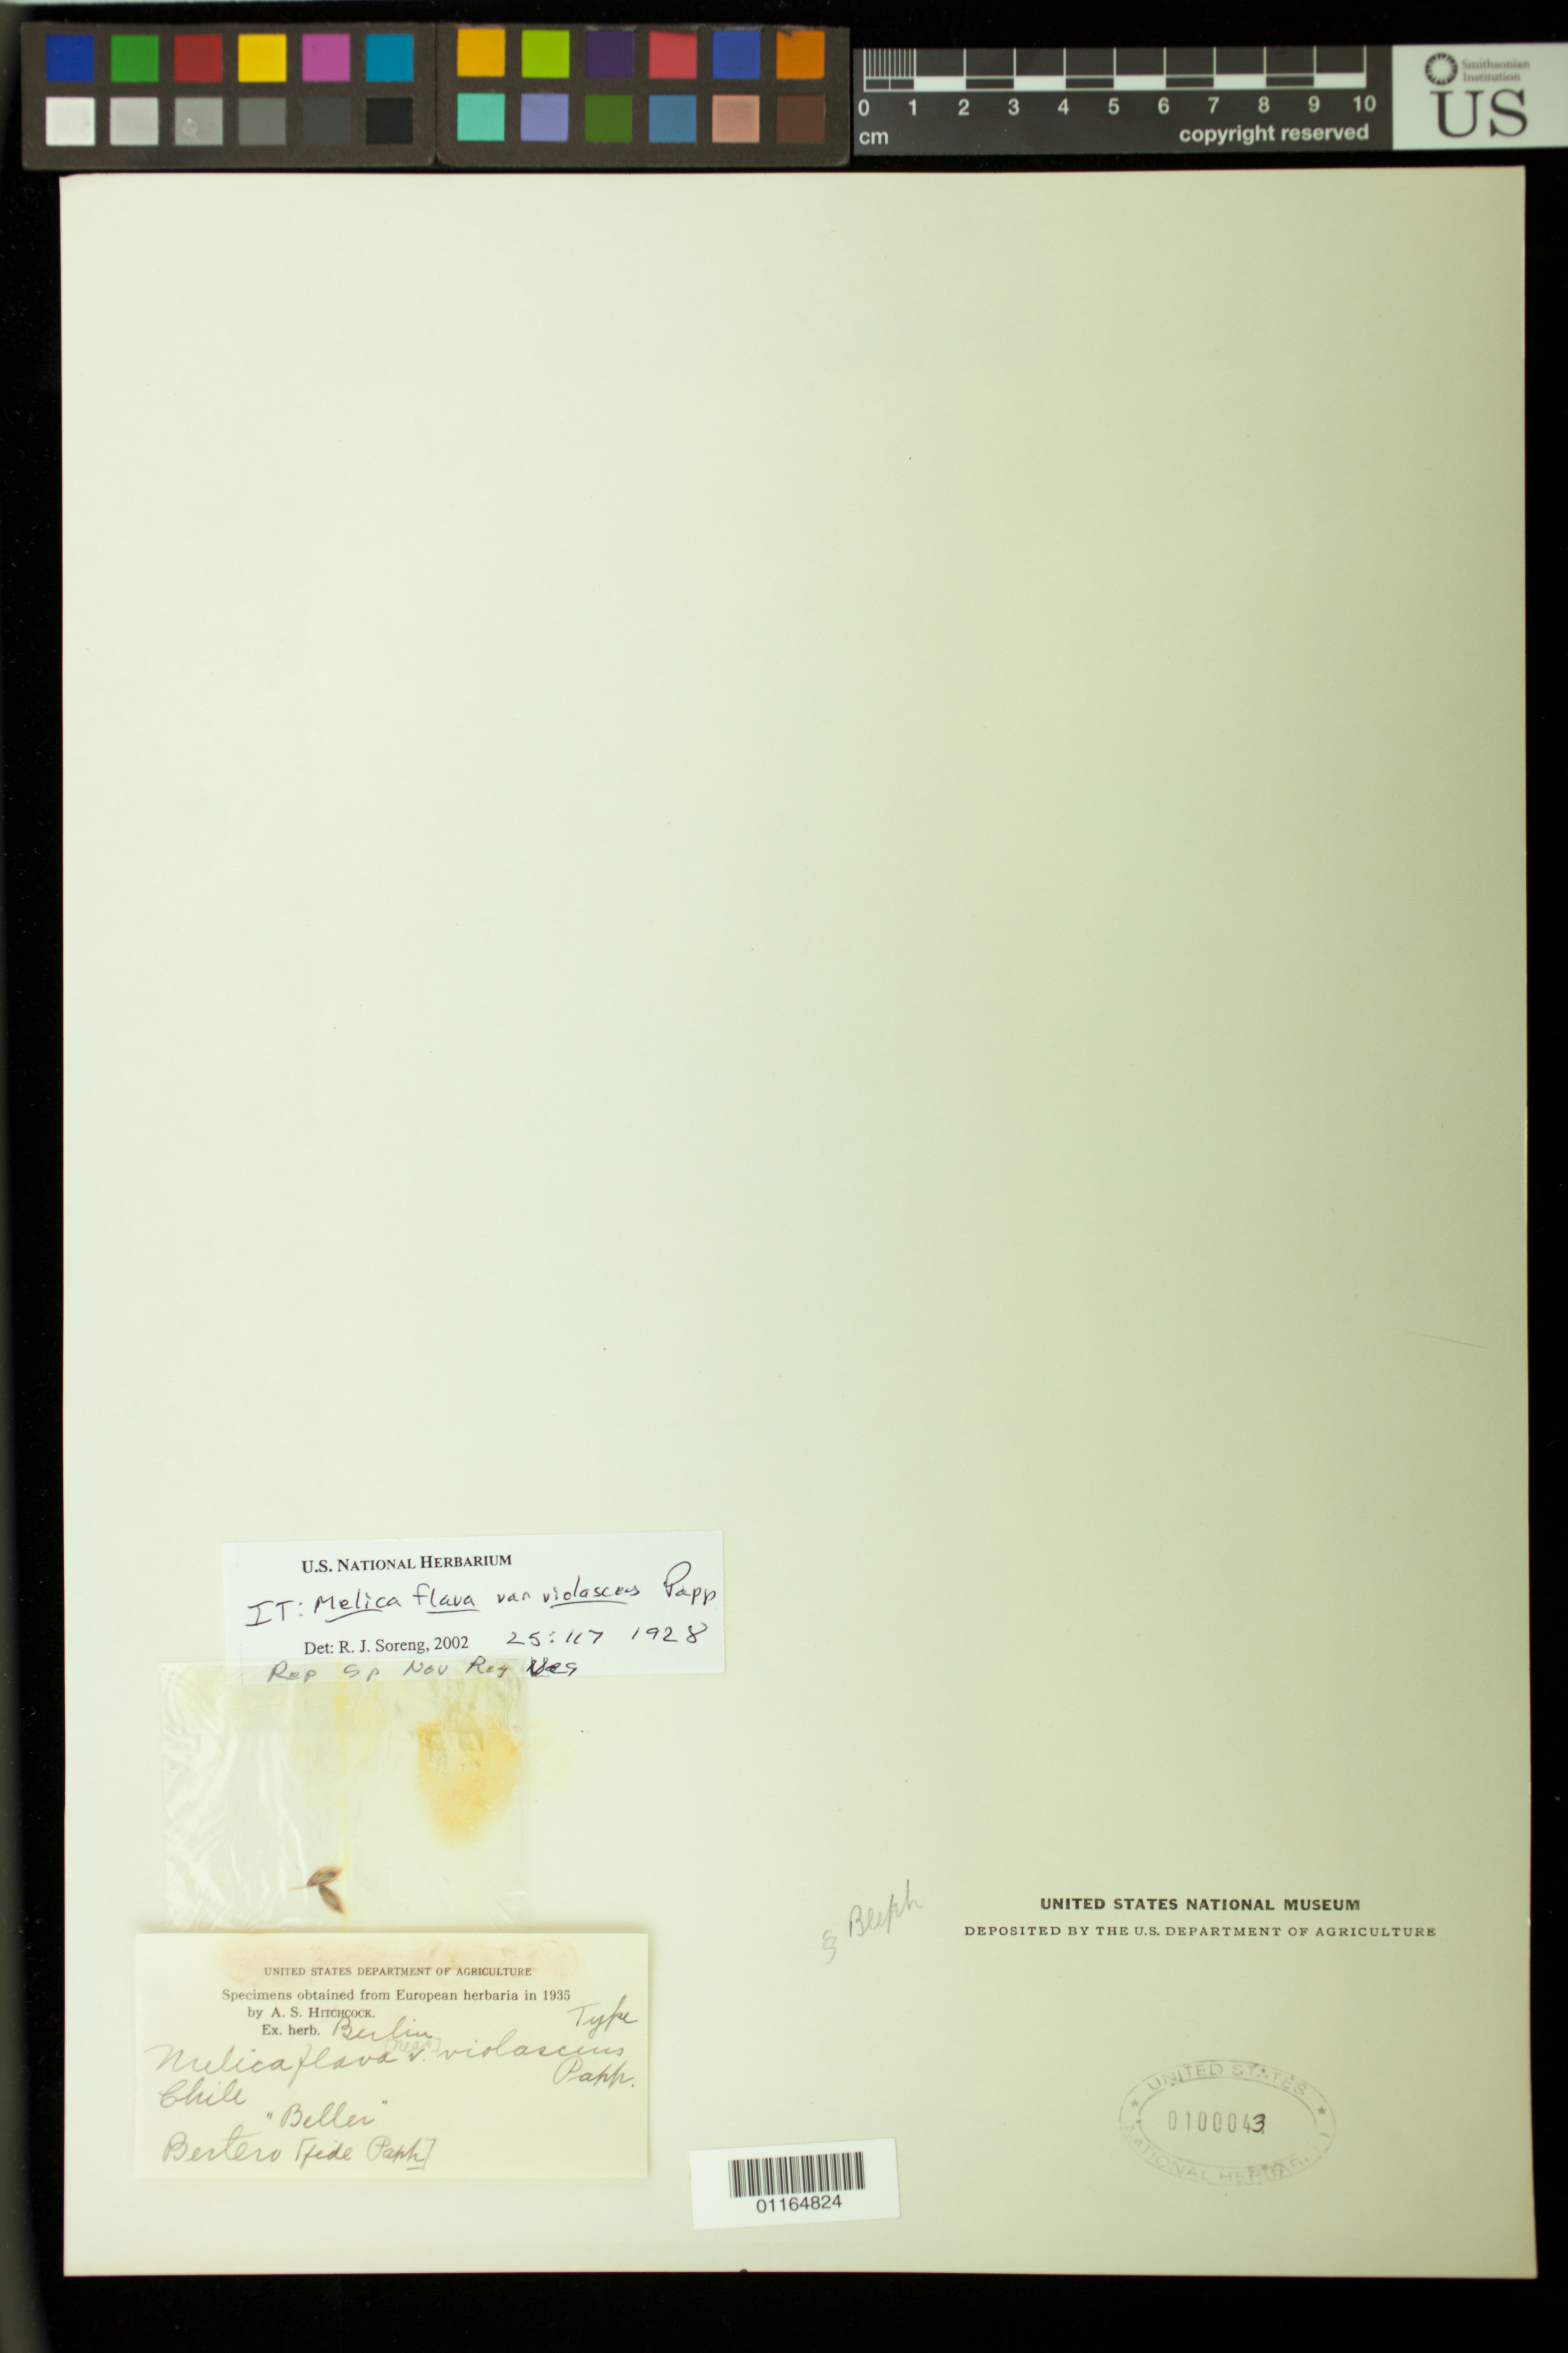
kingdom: Plantae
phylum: Tracheophyta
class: Liliopsida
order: Poales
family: Poaceae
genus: Melica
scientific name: Melica flava var. violacea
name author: Papp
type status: Type Collection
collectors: C. L. G. Bertero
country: Chile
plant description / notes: Fragmentary material of type specimen ex herb. Berlin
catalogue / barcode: US 100043